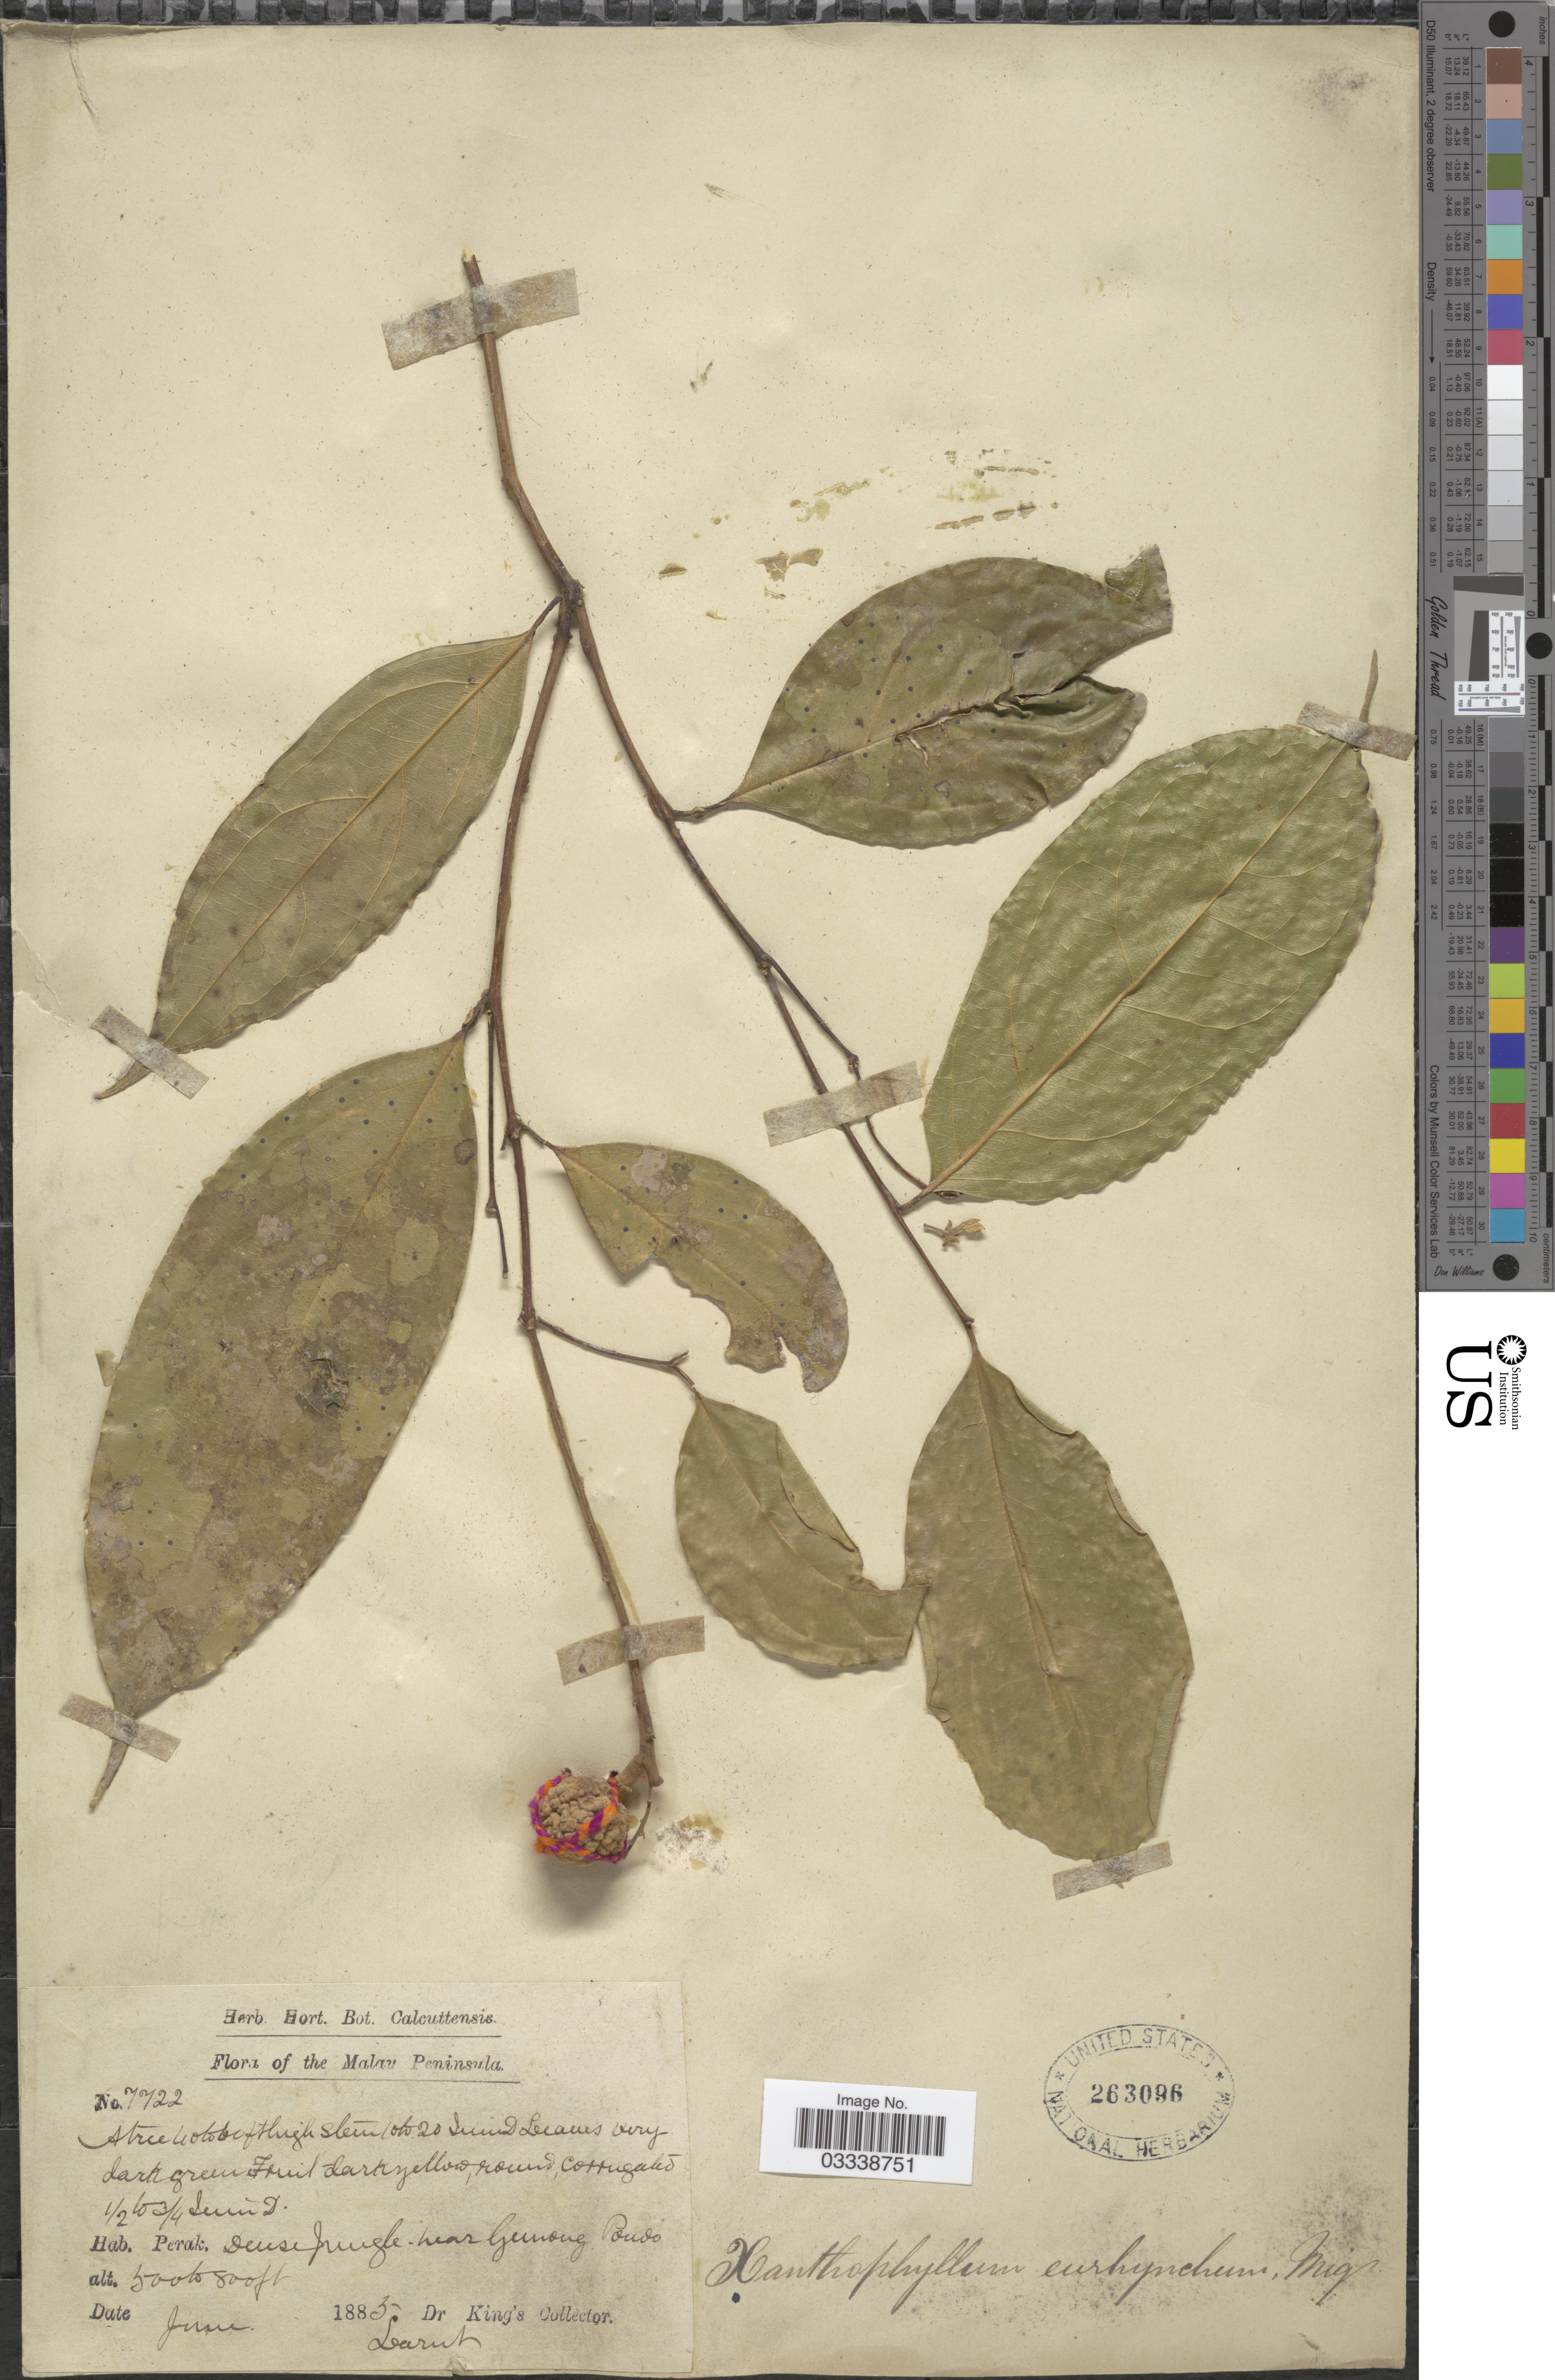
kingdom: Plantae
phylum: Tracheophyta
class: Magnoliopsida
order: Fabales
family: Polygalaceae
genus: Xanthophyllum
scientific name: Xanthophyllum eurhynchum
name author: Miq.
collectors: Dr. King's collector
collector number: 7722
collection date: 1885-06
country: Malaysia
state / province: Perak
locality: Malay Peninsula. Dense jungle near Gunong Pondo.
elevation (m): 152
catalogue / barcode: US 263096